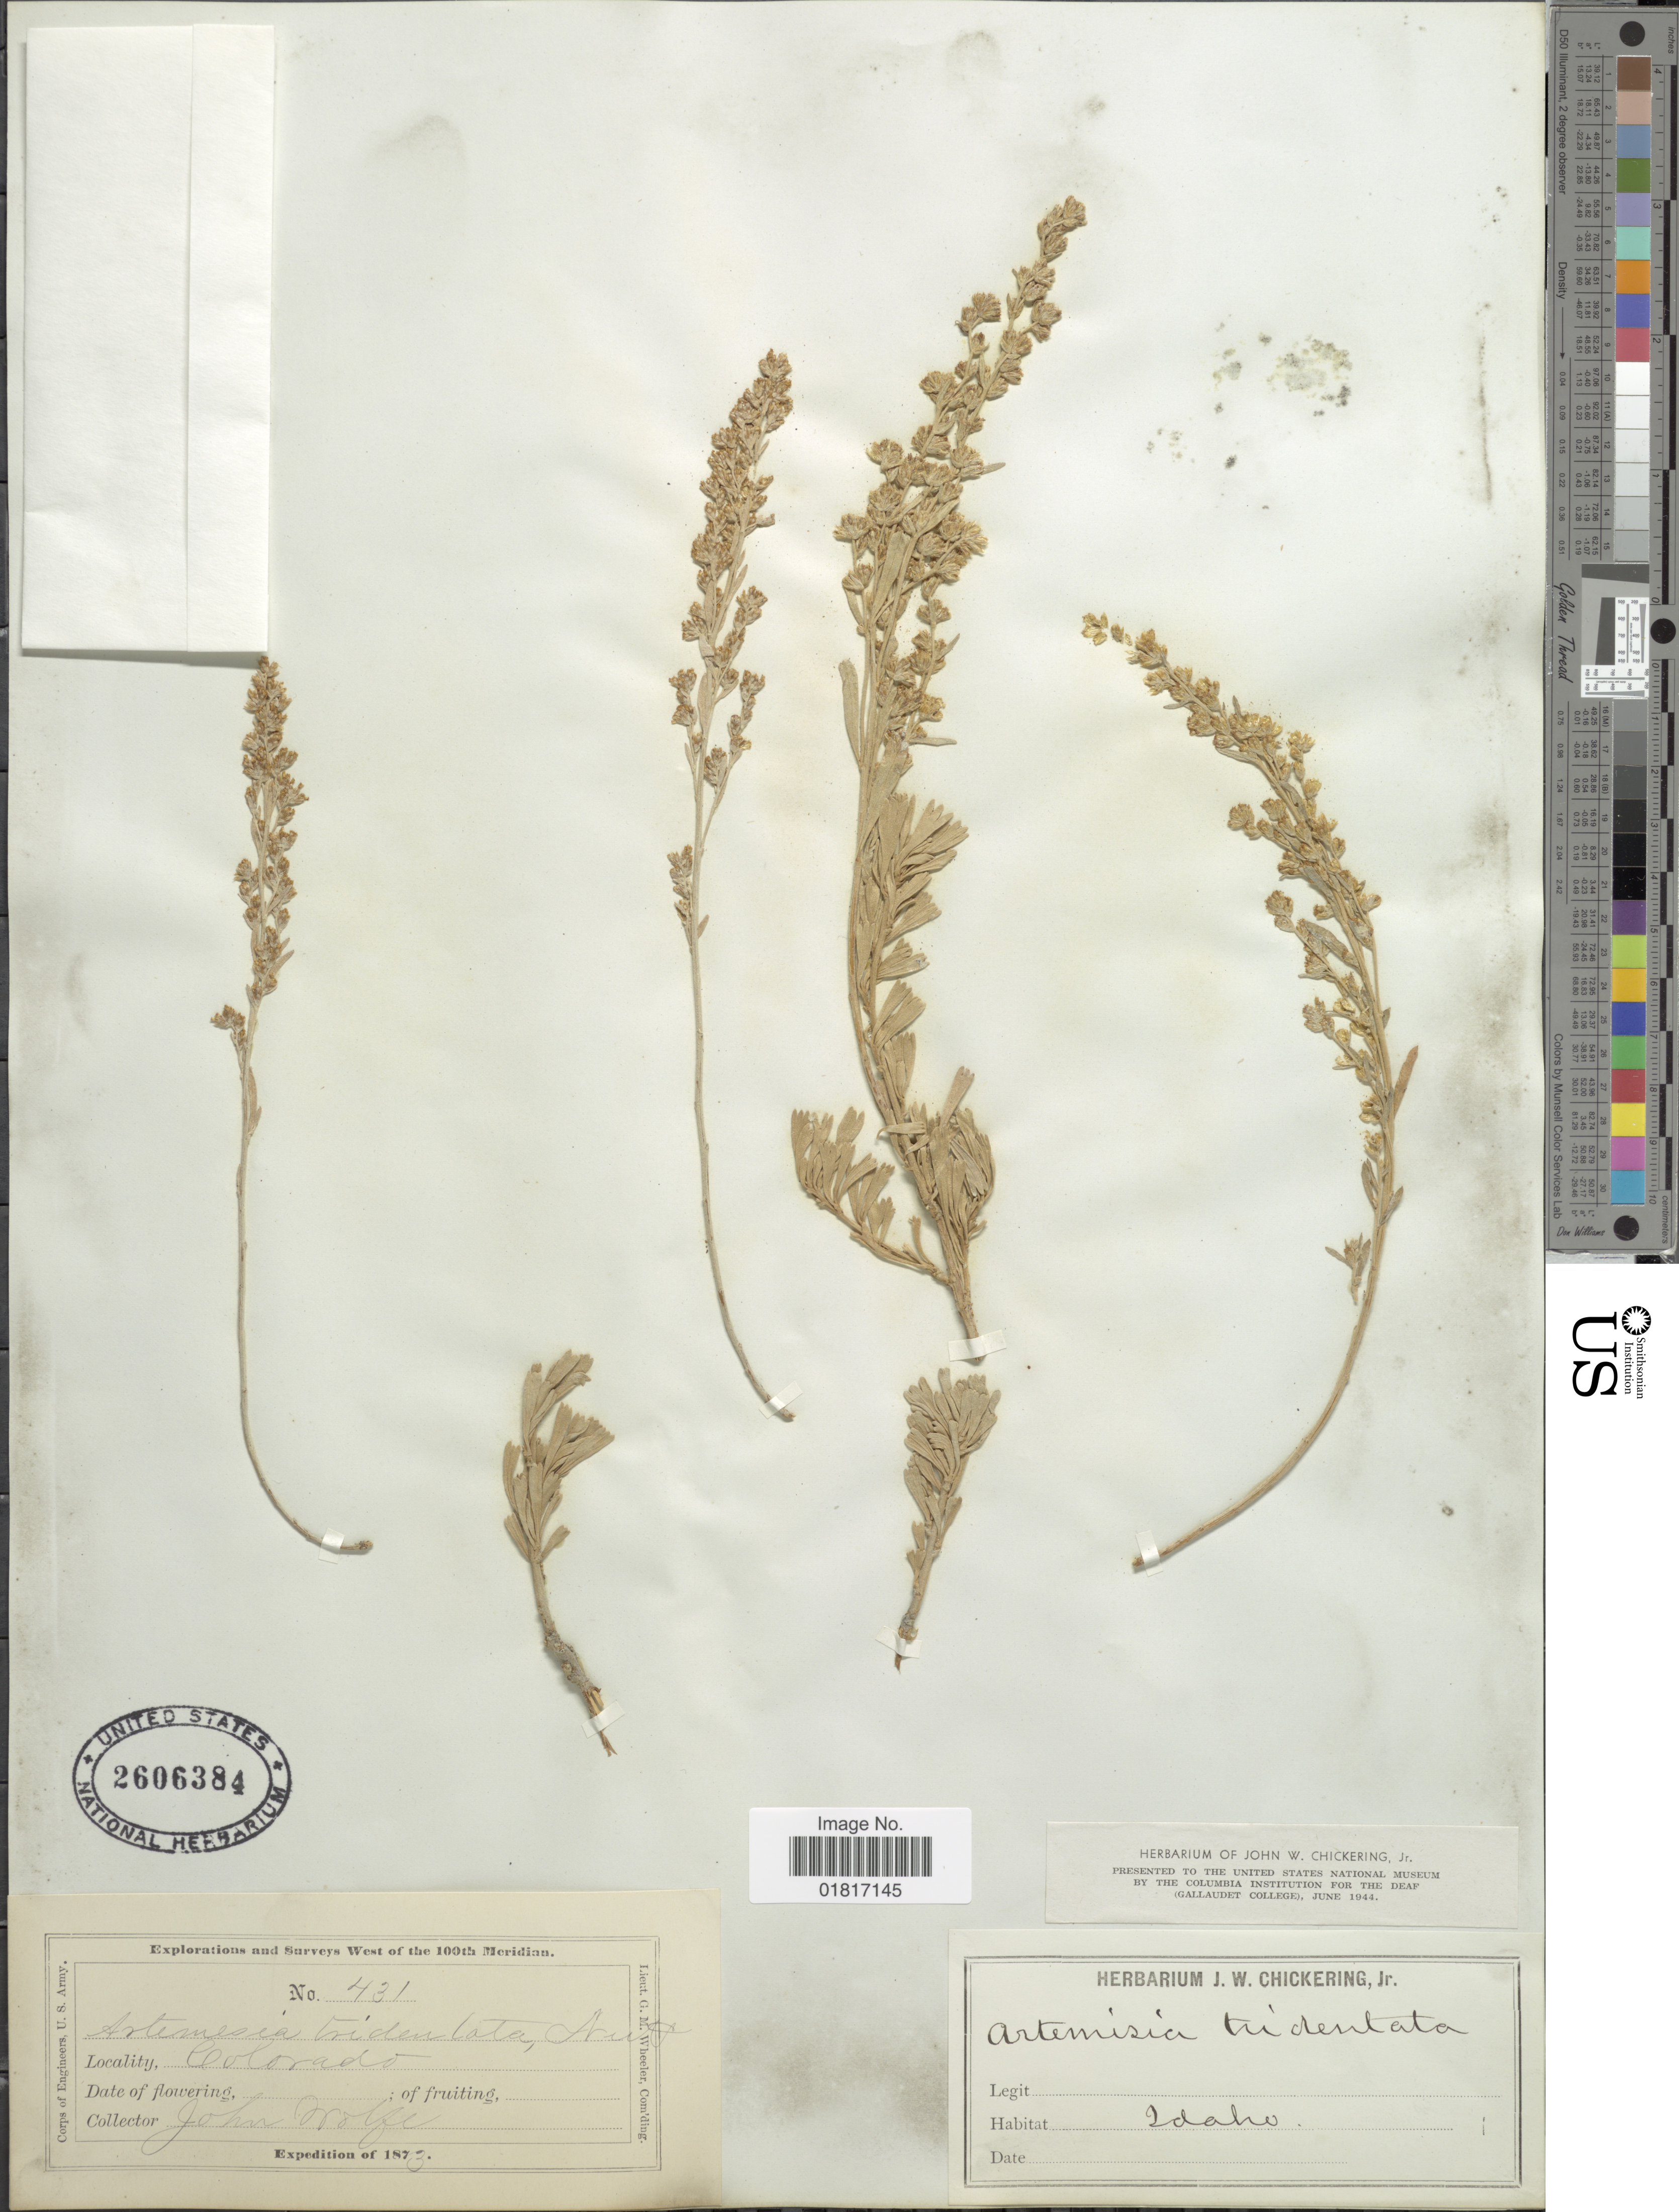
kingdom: Plantae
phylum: Tracheophyta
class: Magnoliopsida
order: Asterales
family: Asteraceae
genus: Artemisia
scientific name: Artemisia tridentata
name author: Nutt.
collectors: J. Wolfe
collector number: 431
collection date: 1873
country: United States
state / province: Colorado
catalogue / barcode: US 2606384